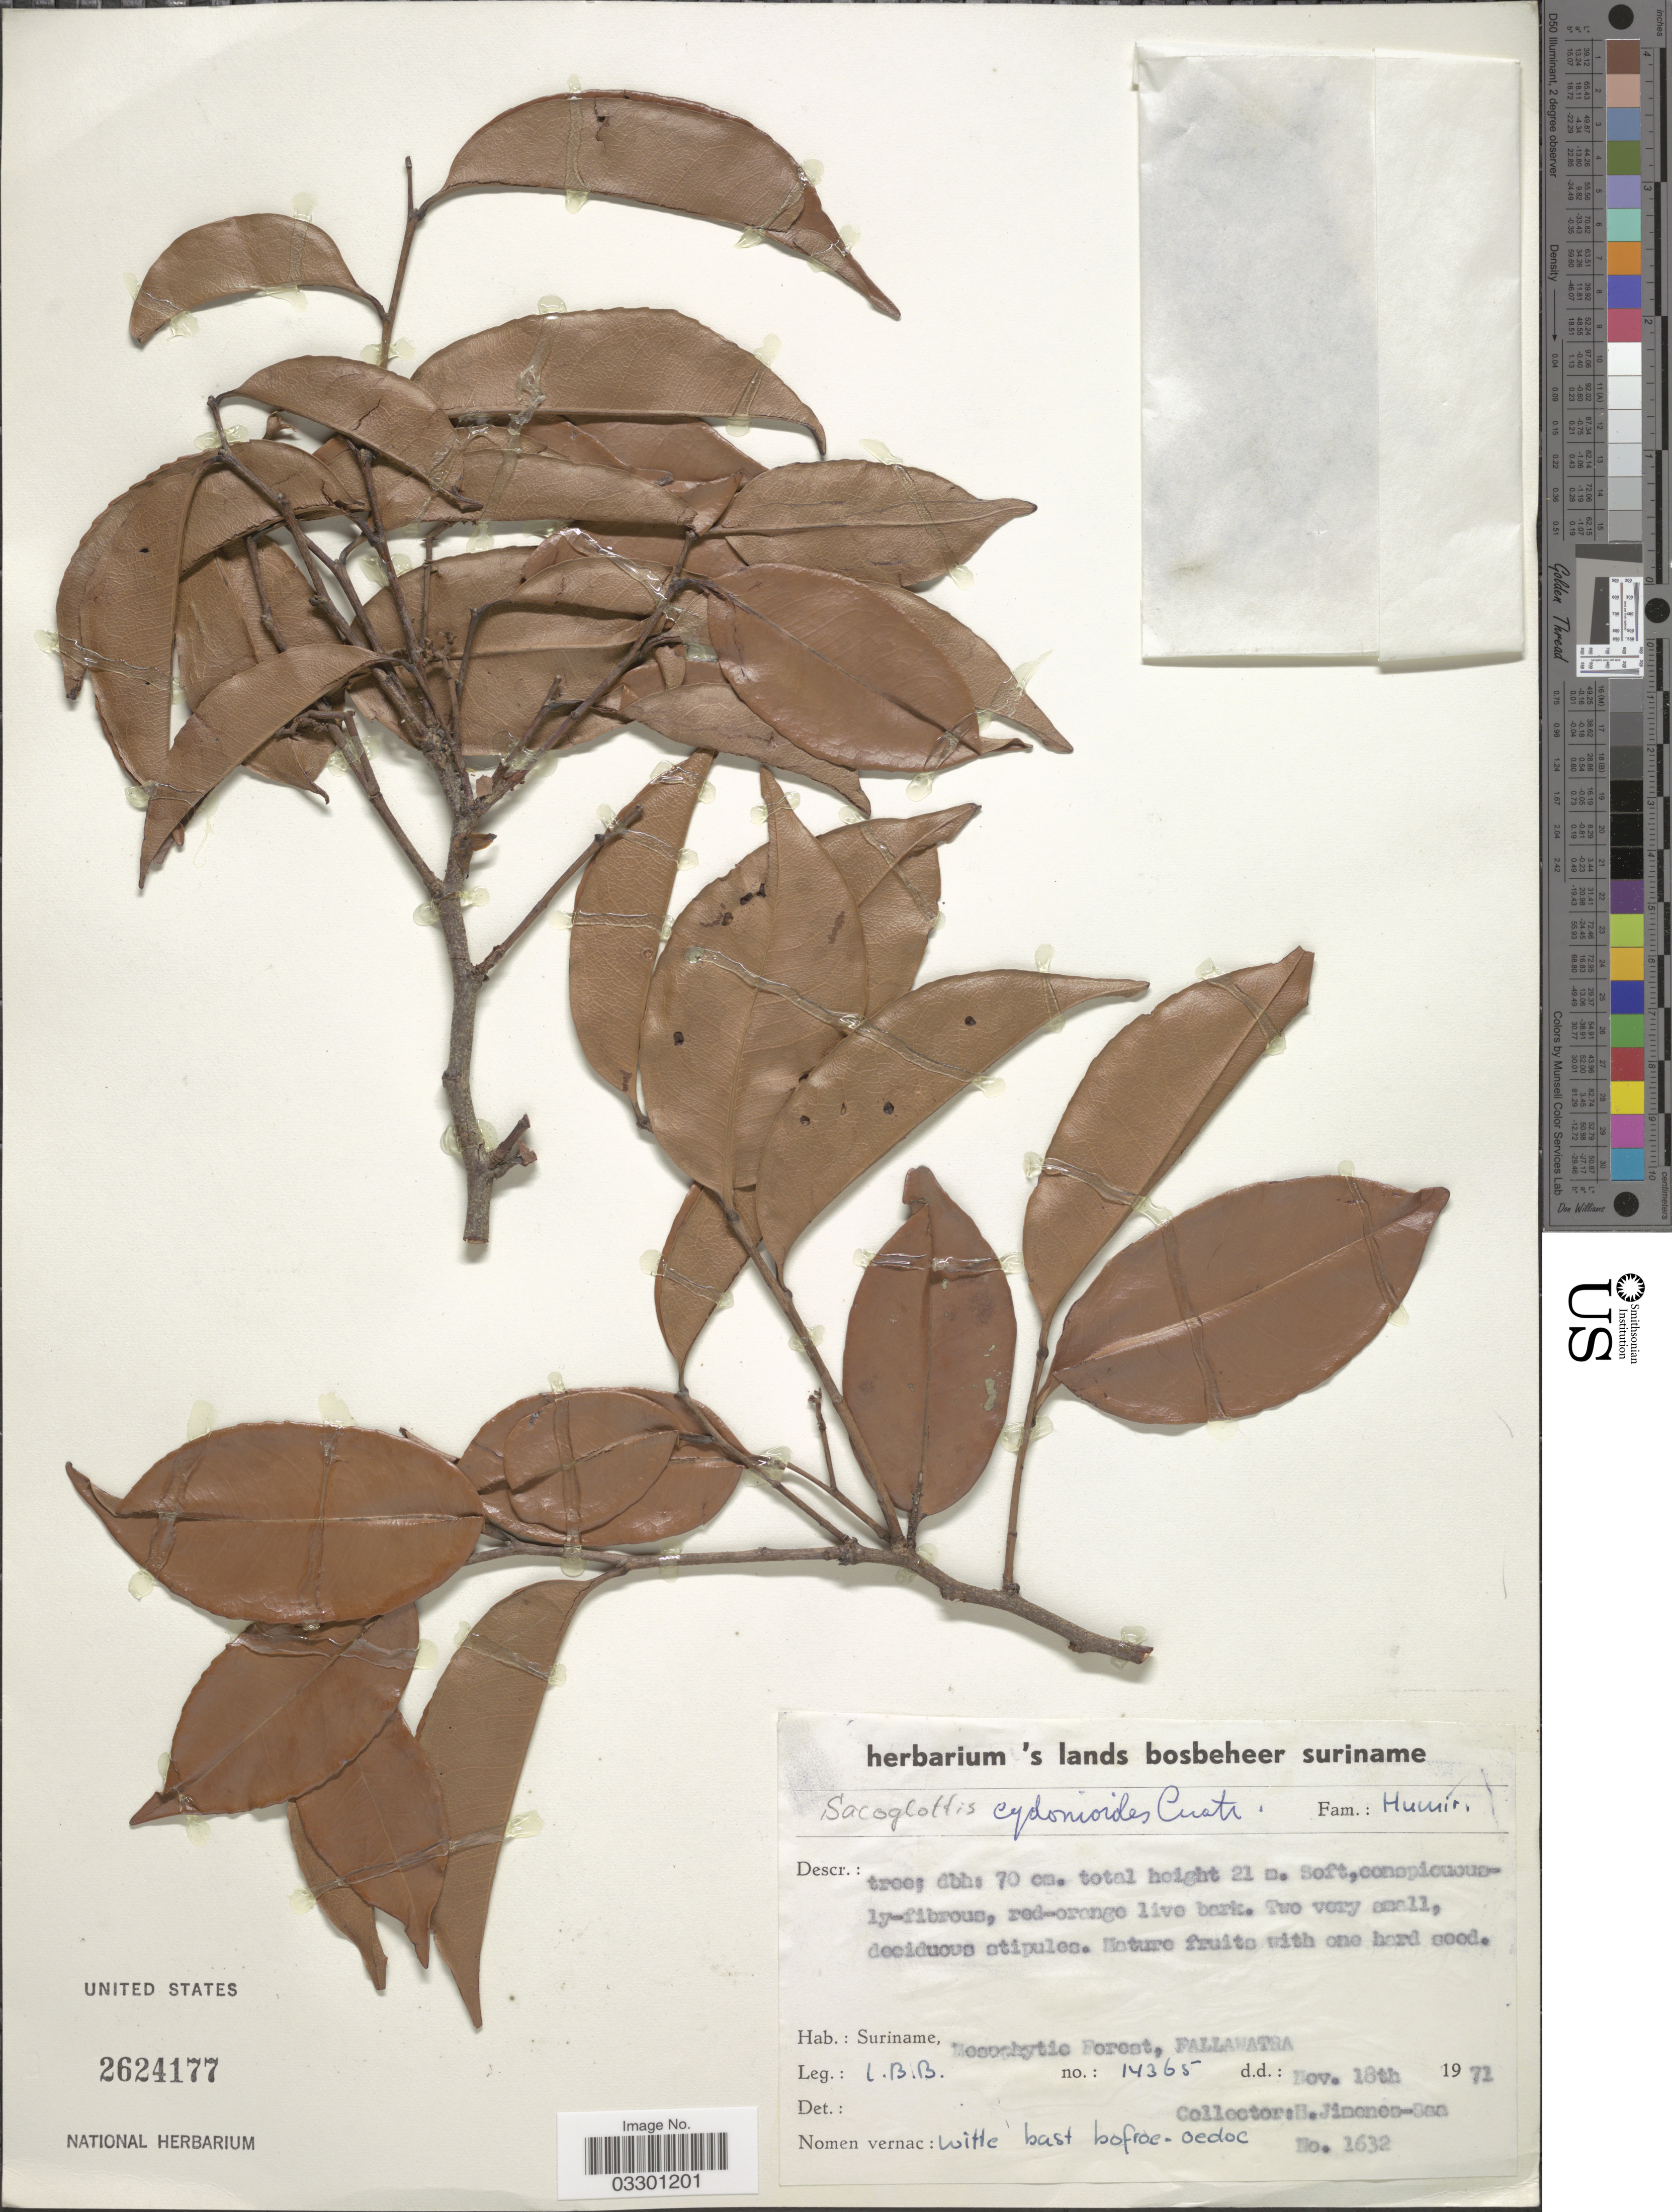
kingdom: Plantae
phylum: Tracheophyta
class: Magnoliopsida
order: Malpighiales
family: Humiriaceae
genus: Sacoglottis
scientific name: Sacoglottis cydonioides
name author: Cuatrec.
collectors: L. Bosbeheer & H. Jiménez-Saa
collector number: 14365/1632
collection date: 1971-11-18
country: Suriname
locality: Mesophytic Forest, Fallawatra.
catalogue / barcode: US 2624177